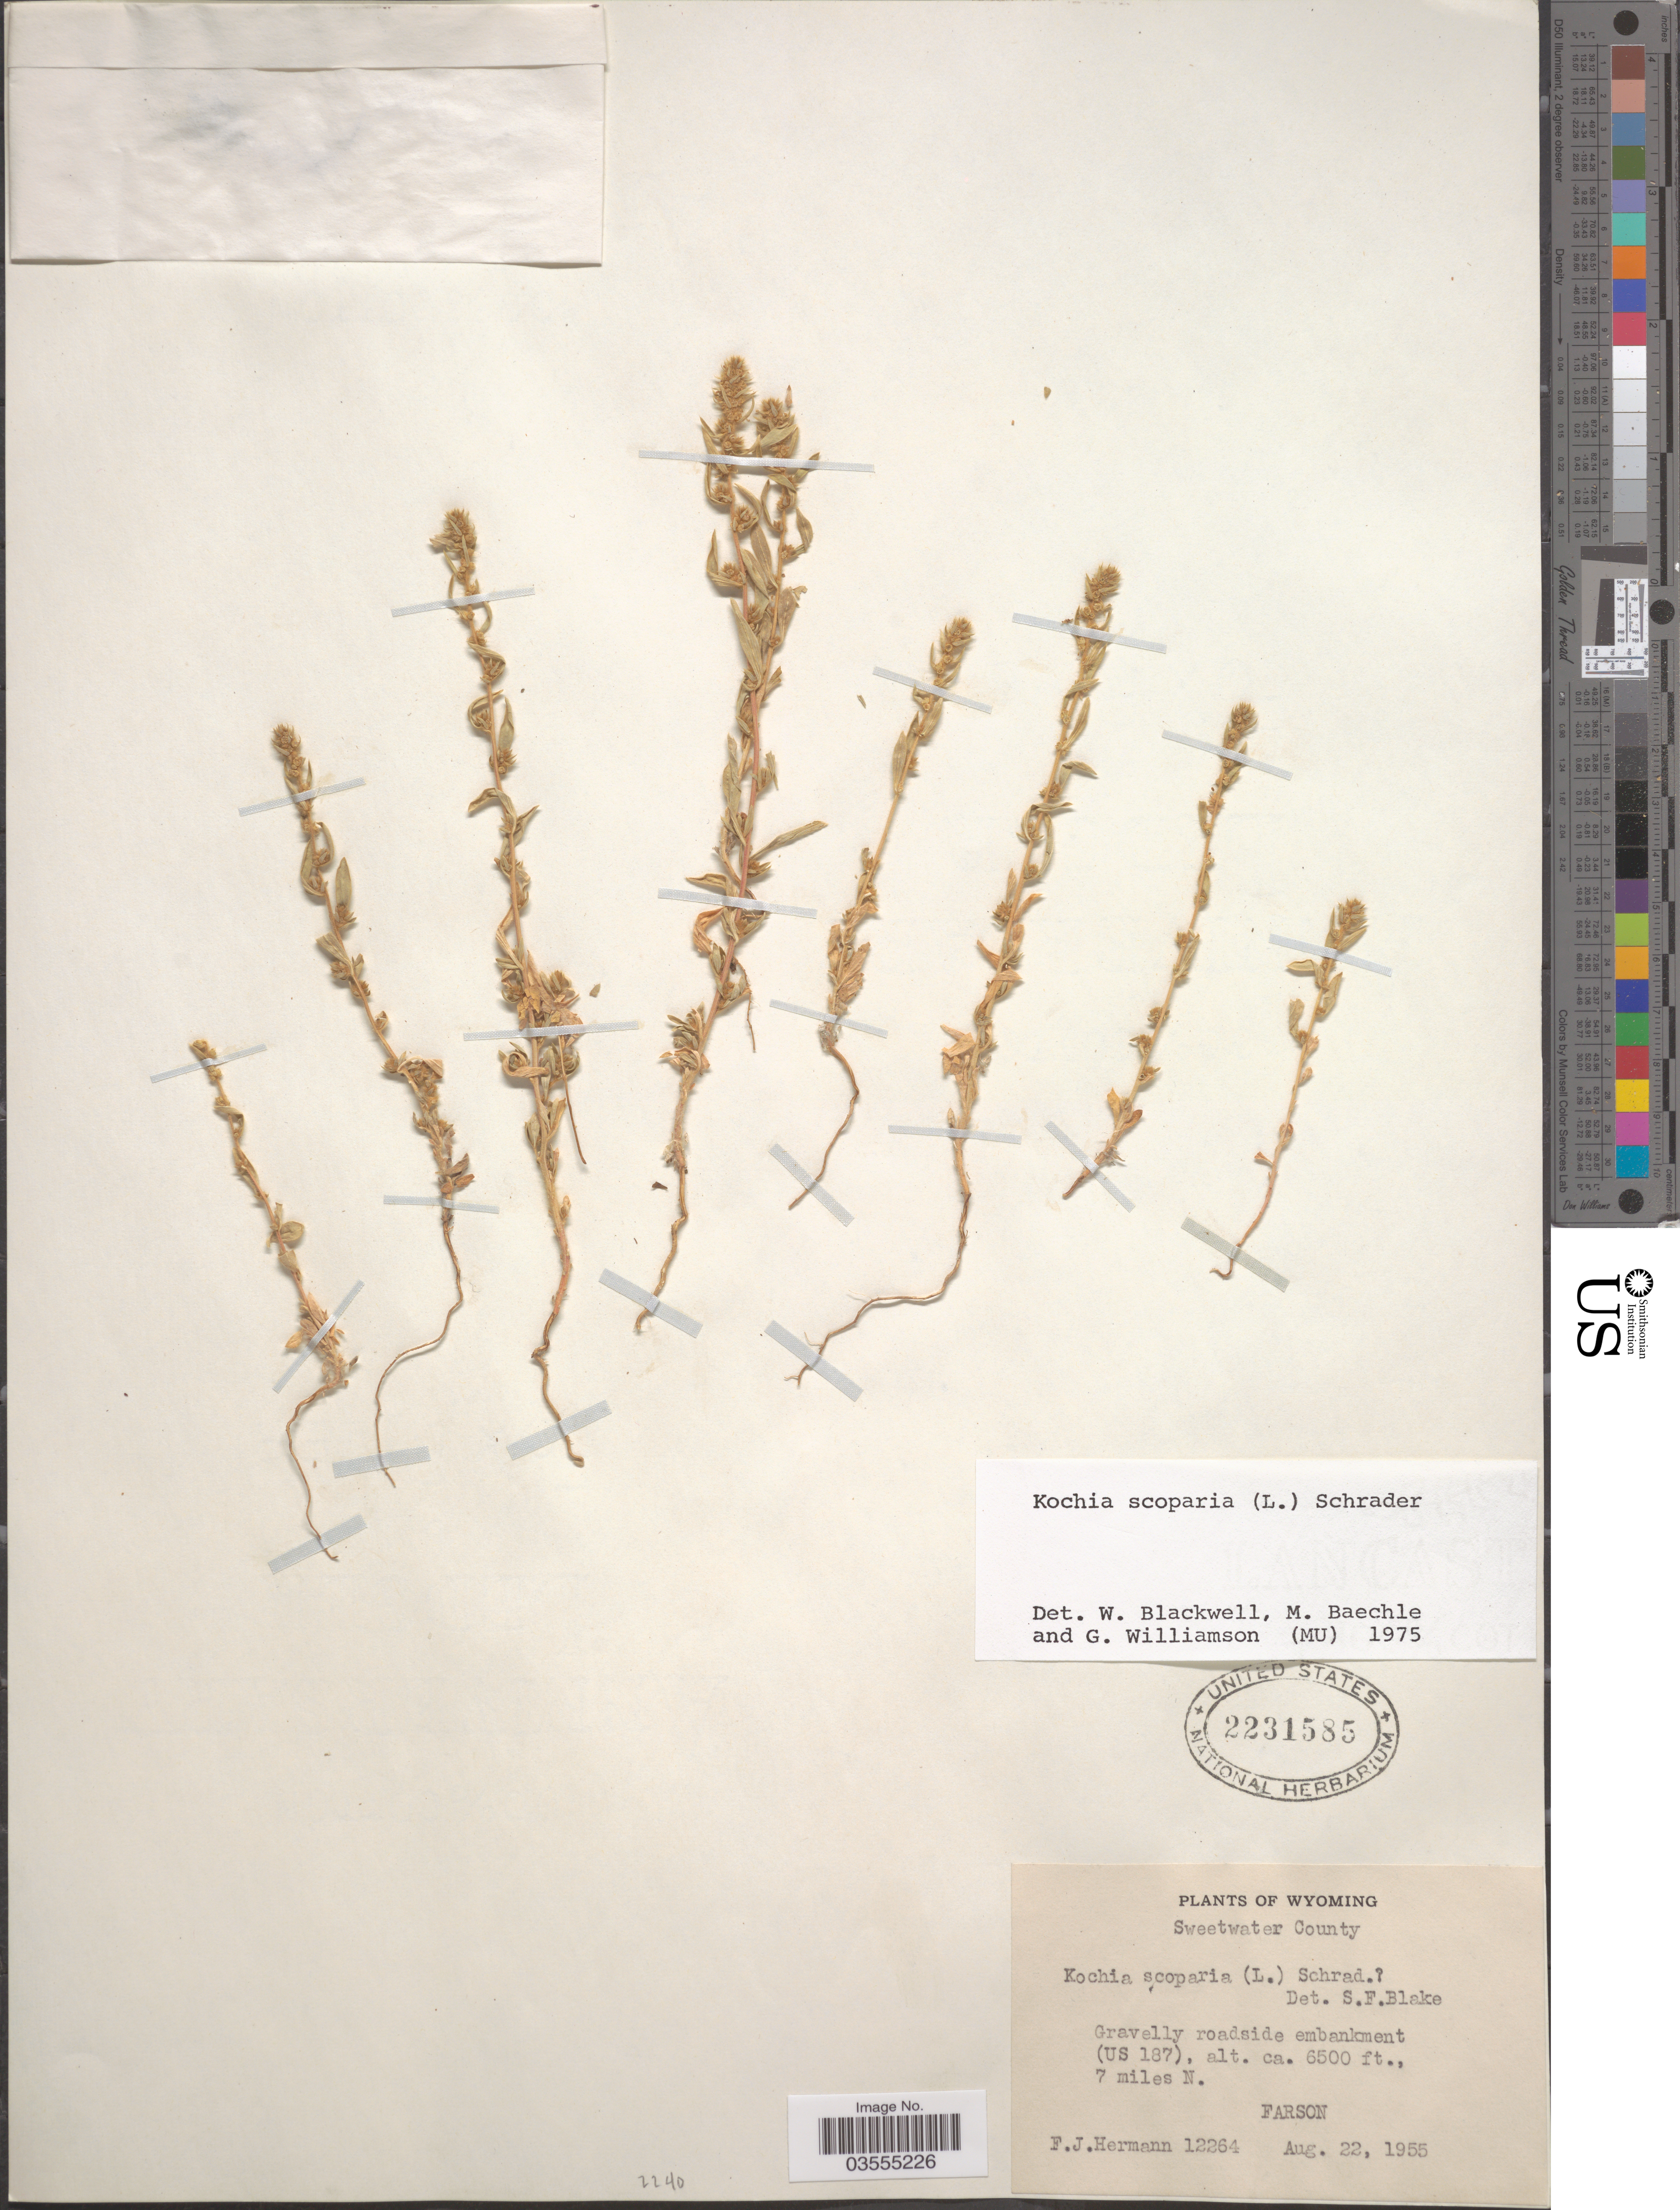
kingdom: Plantae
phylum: Tracheophyta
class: Magnoliopsida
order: Caryophyllales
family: Amaranthaceae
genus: Bassia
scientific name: Bassia scoparia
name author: (L.) Voss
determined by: U.S. National Herbarium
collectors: F. J. Hermann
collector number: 12264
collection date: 1955-08-22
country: United States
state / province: Wyoming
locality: Sweetwater County. Gravelly roadside embankment (US 187). 7 miles N. Farson.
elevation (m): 1981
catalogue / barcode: US 2231585